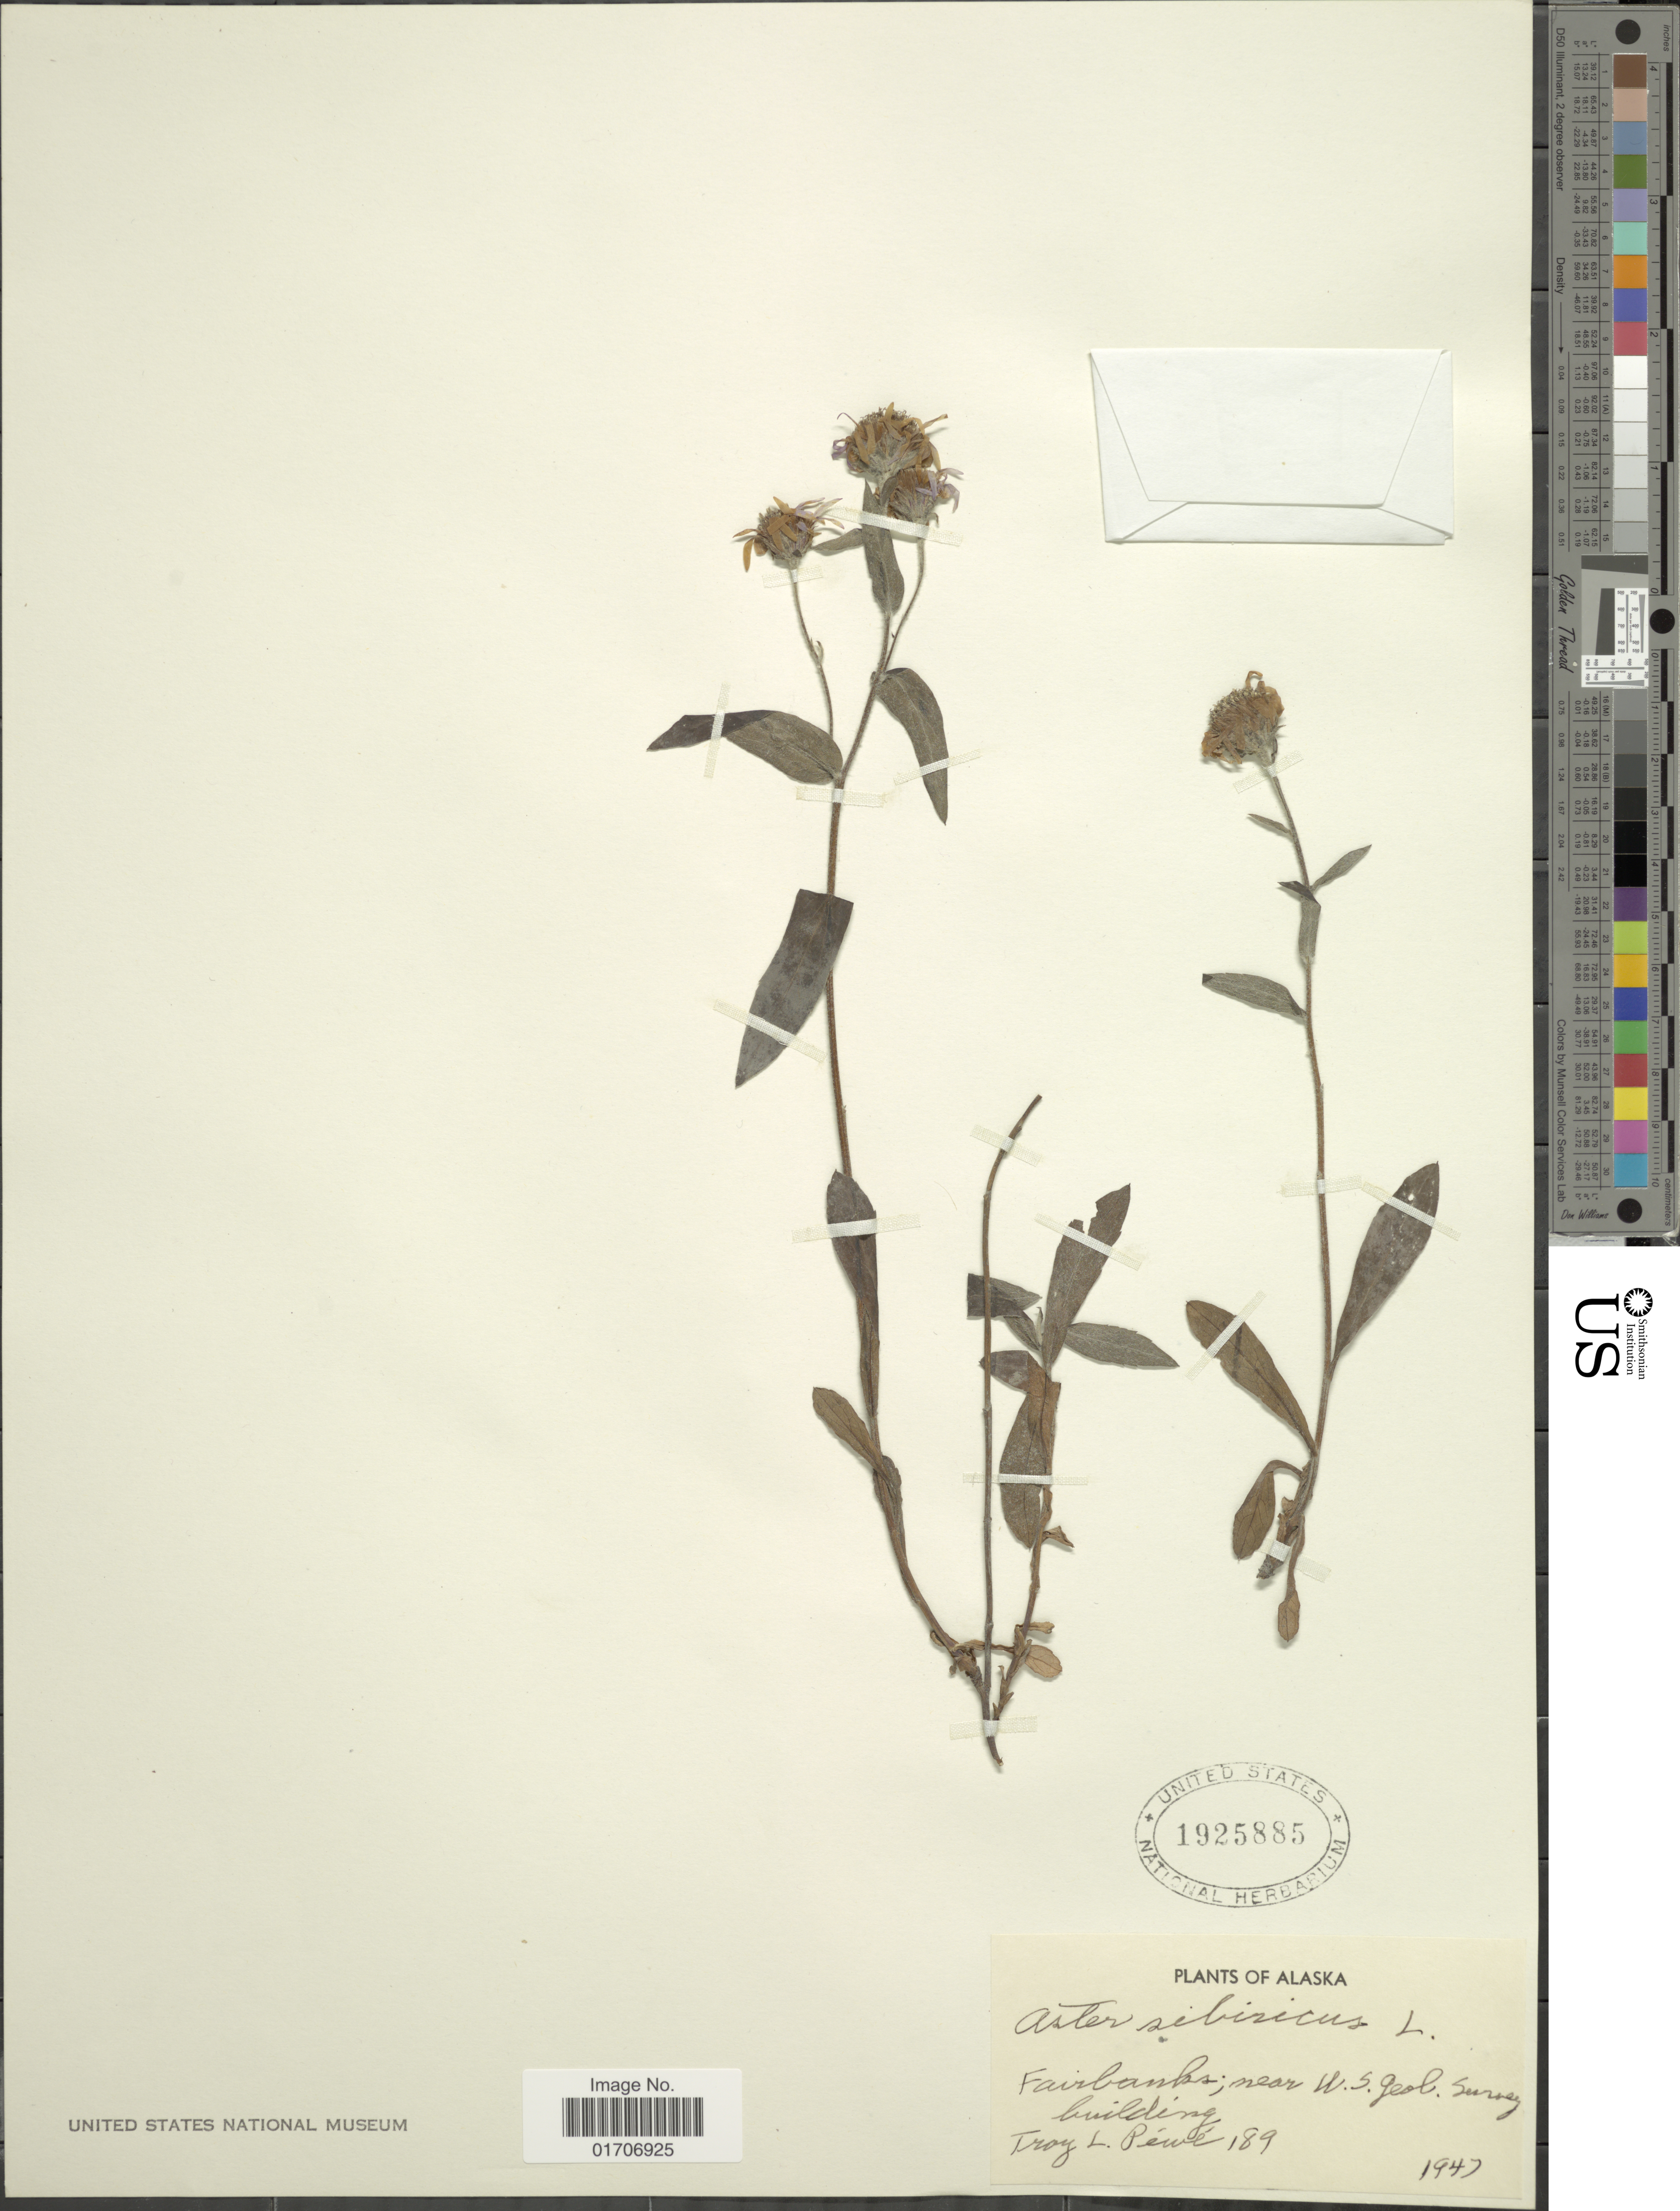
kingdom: Plantae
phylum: Tracheophyta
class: Magnoliopsida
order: Asterales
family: Asteraceae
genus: Eurybia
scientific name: Eurybia sibirica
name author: (L.) G.L. Nesom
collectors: T. Péwé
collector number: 189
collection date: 1947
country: United States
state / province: Alaska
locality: Fairbanks; near U.S. Geol. Survey building.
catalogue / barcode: US 1925885